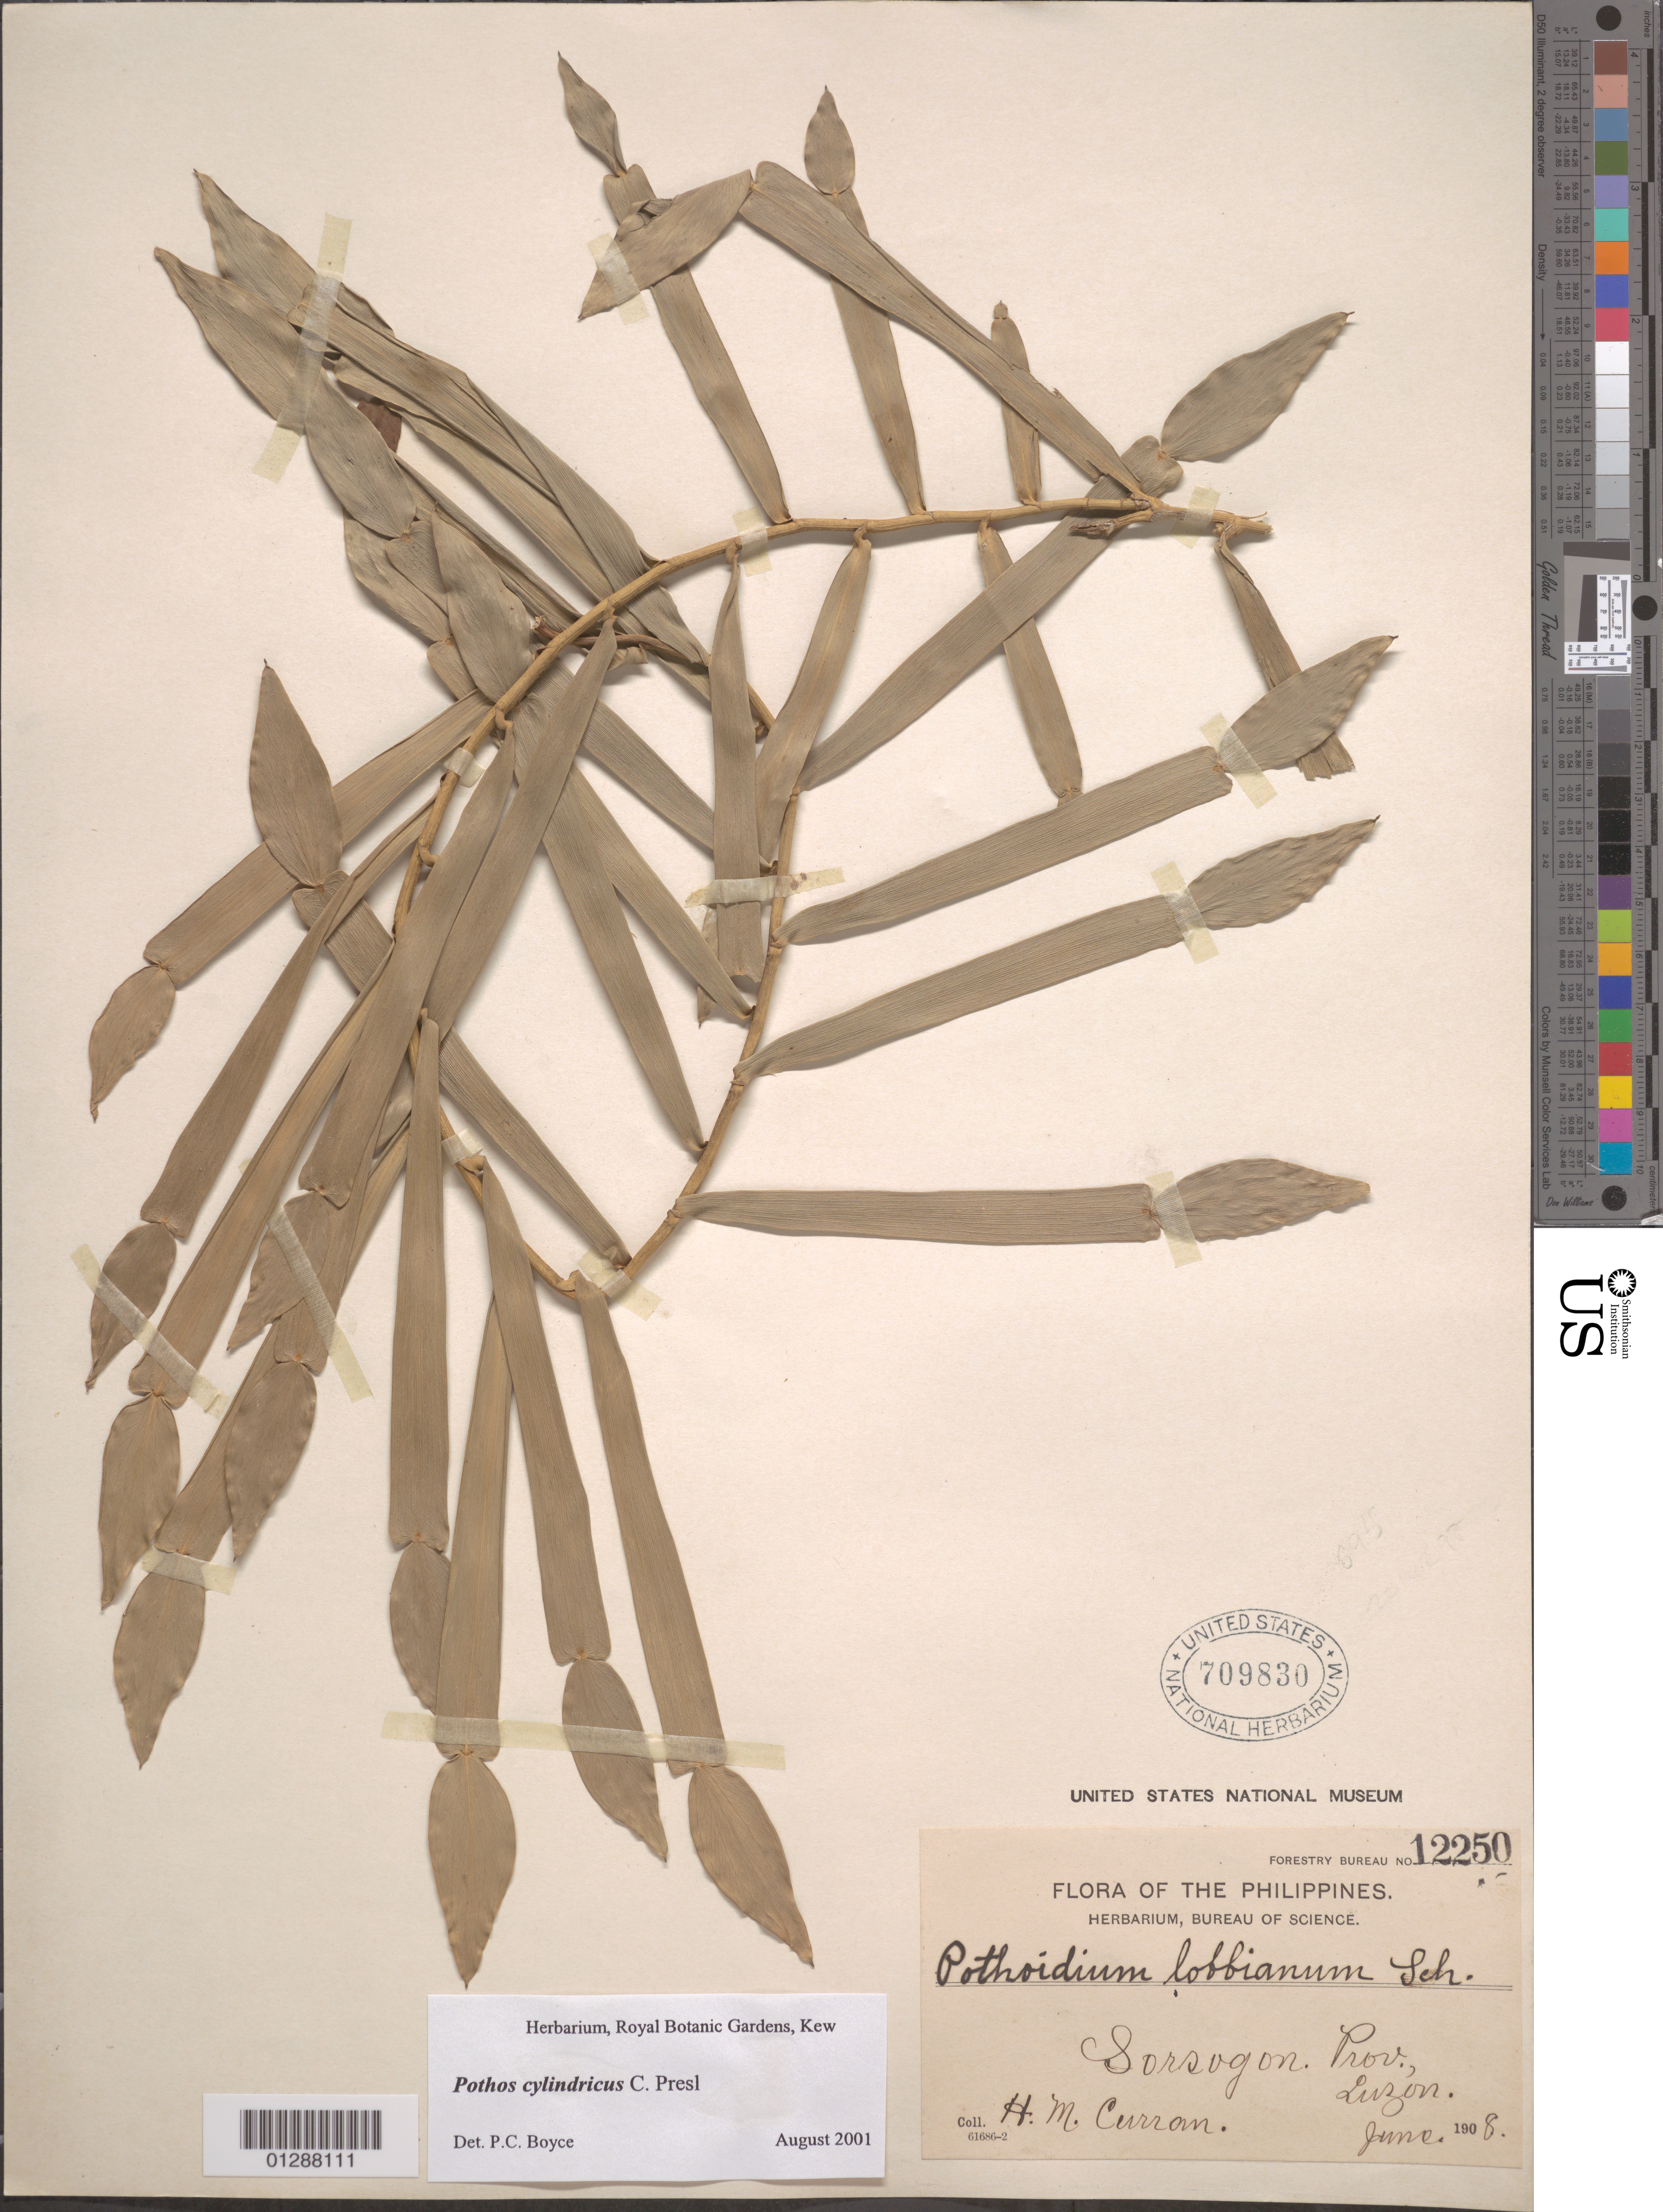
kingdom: Plantae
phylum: Tracheophyta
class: Liliopsida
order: Alismatales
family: Araceae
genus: Pothos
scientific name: Pothos cylindricus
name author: C. Presl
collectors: H. M. Curran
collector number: Forestry Bureau 12250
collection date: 1908-06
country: Philippines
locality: Sorsogon Prov., Luzon.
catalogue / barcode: US 709830